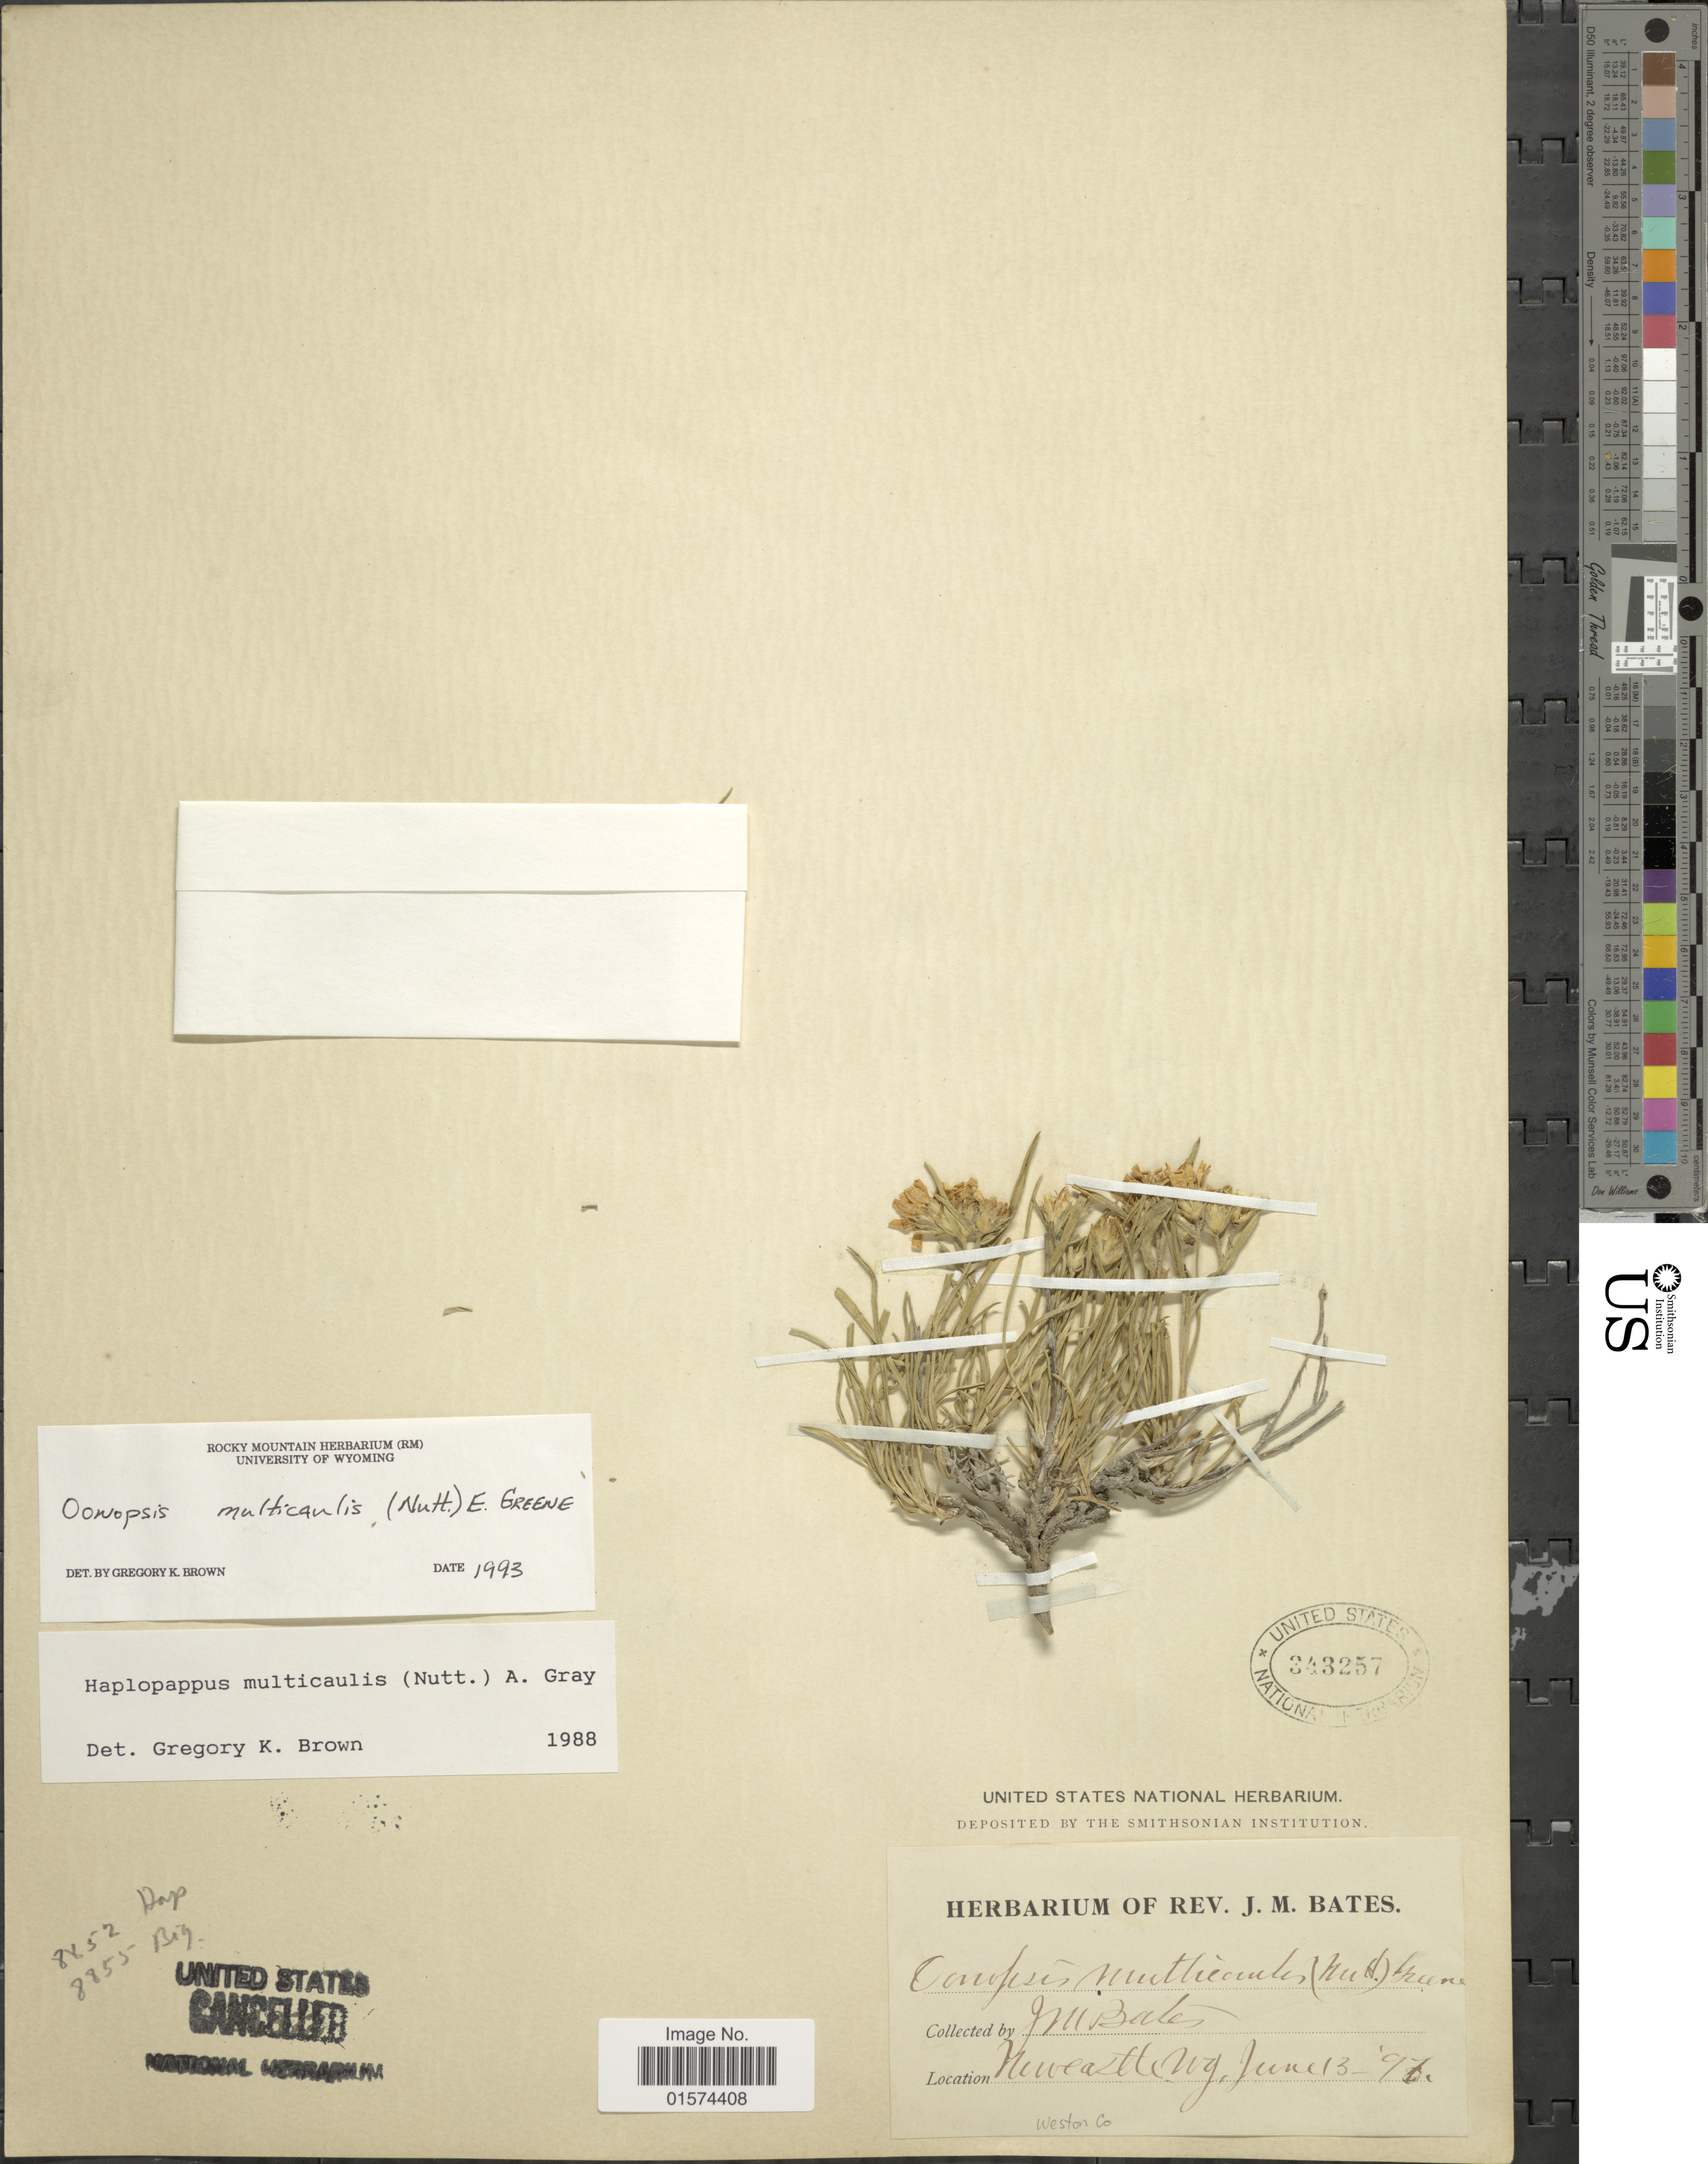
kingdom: Plantae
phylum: Tracheophyta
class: Magnoliopsida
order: Asterales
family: Asteraceae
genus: Oonopsis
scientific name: Oonopsis multicaulis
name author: (Nutt.) Greene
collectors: J. Bates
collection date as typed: Transcribed d/m/y: 13/6/96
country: United States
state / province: Wyoming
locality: Nerveal, Weston Co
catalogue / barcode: US 343257